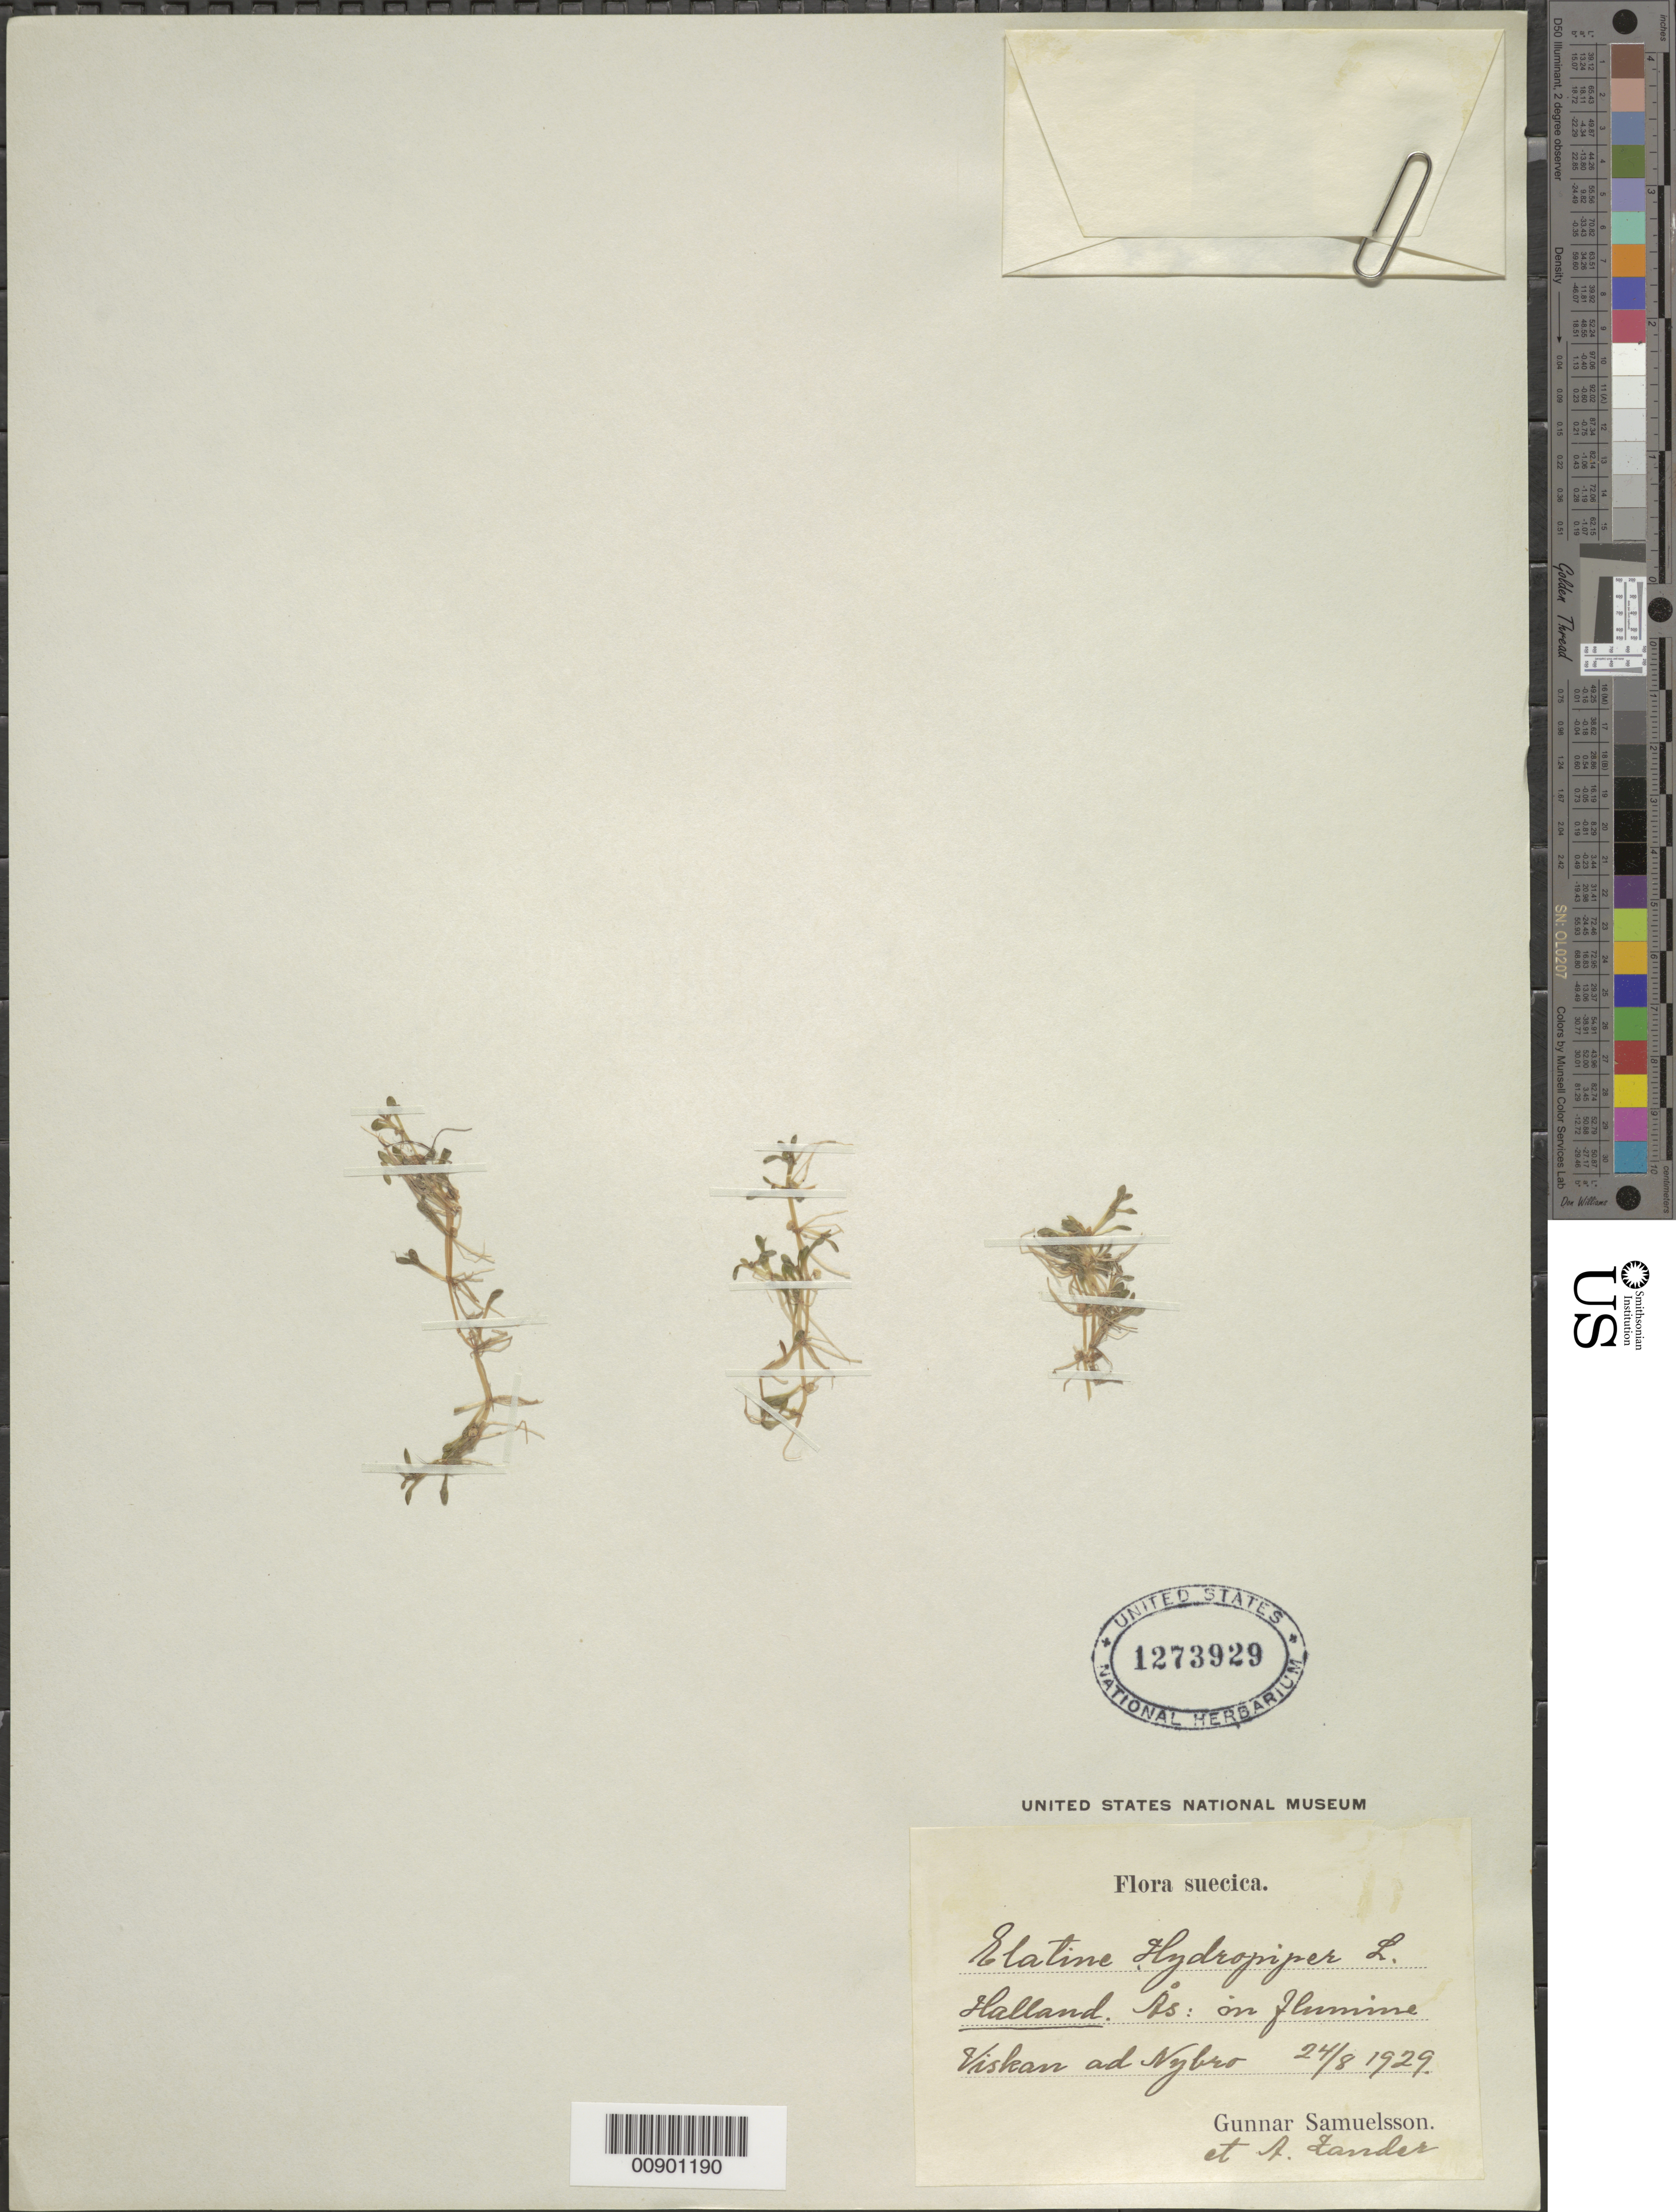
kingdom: Plantae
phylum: Tracheophyta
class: Magnoliopsida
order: Malpighiales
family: Elatinaceae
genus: Elatine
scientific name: Elatine hydropiper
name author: L.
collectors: G. Samuelsson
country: Sweden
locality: Viskan to Nybro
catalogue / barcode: US 1273929